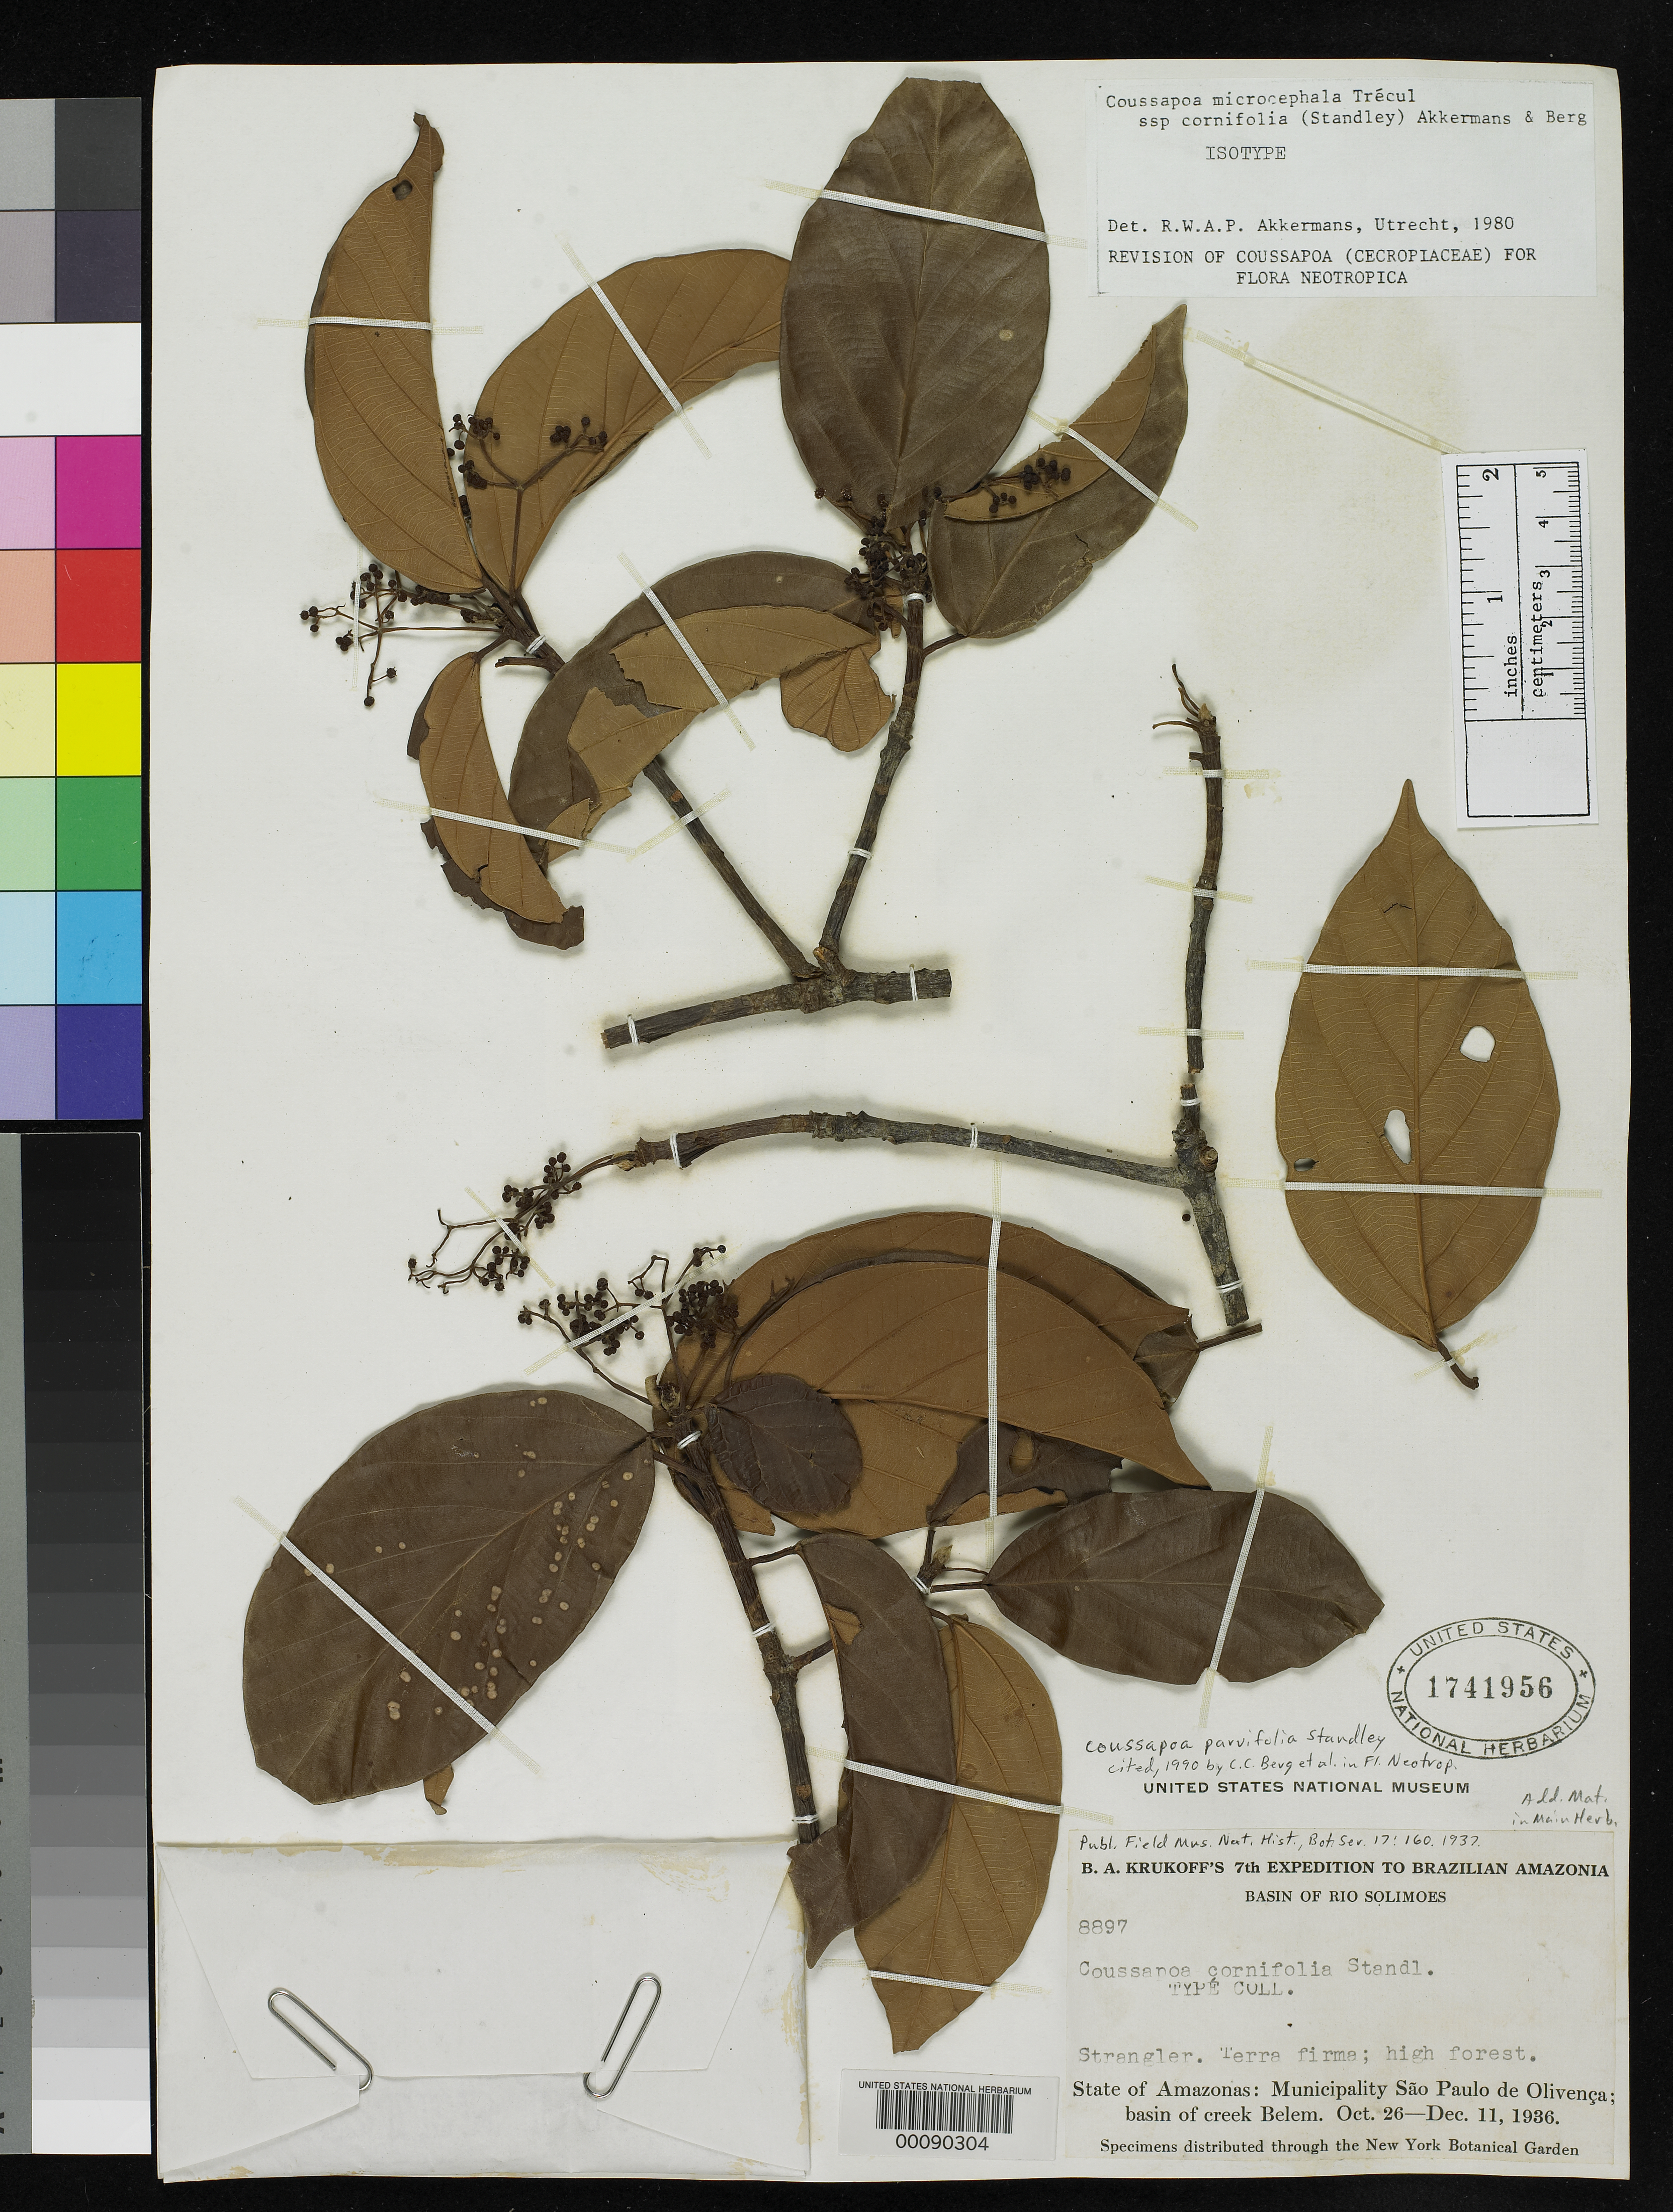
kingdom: Plantae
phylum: Tracheophyta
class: Magnoliopsida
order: Rosales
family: Urticaceae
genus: Coussapoa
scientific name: Coussapoa cornifolia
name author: Standl.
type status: Isotype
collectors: B. A. Krukoff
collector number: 8897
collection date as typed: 26 Oct 1936 to 11 Dec 1936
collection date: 1936-10-26/1936-12-11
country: Brazil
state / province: Amazonas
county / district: São Paulo de Olivença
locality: Basin of Creek Belem.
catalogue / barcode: US 1741956